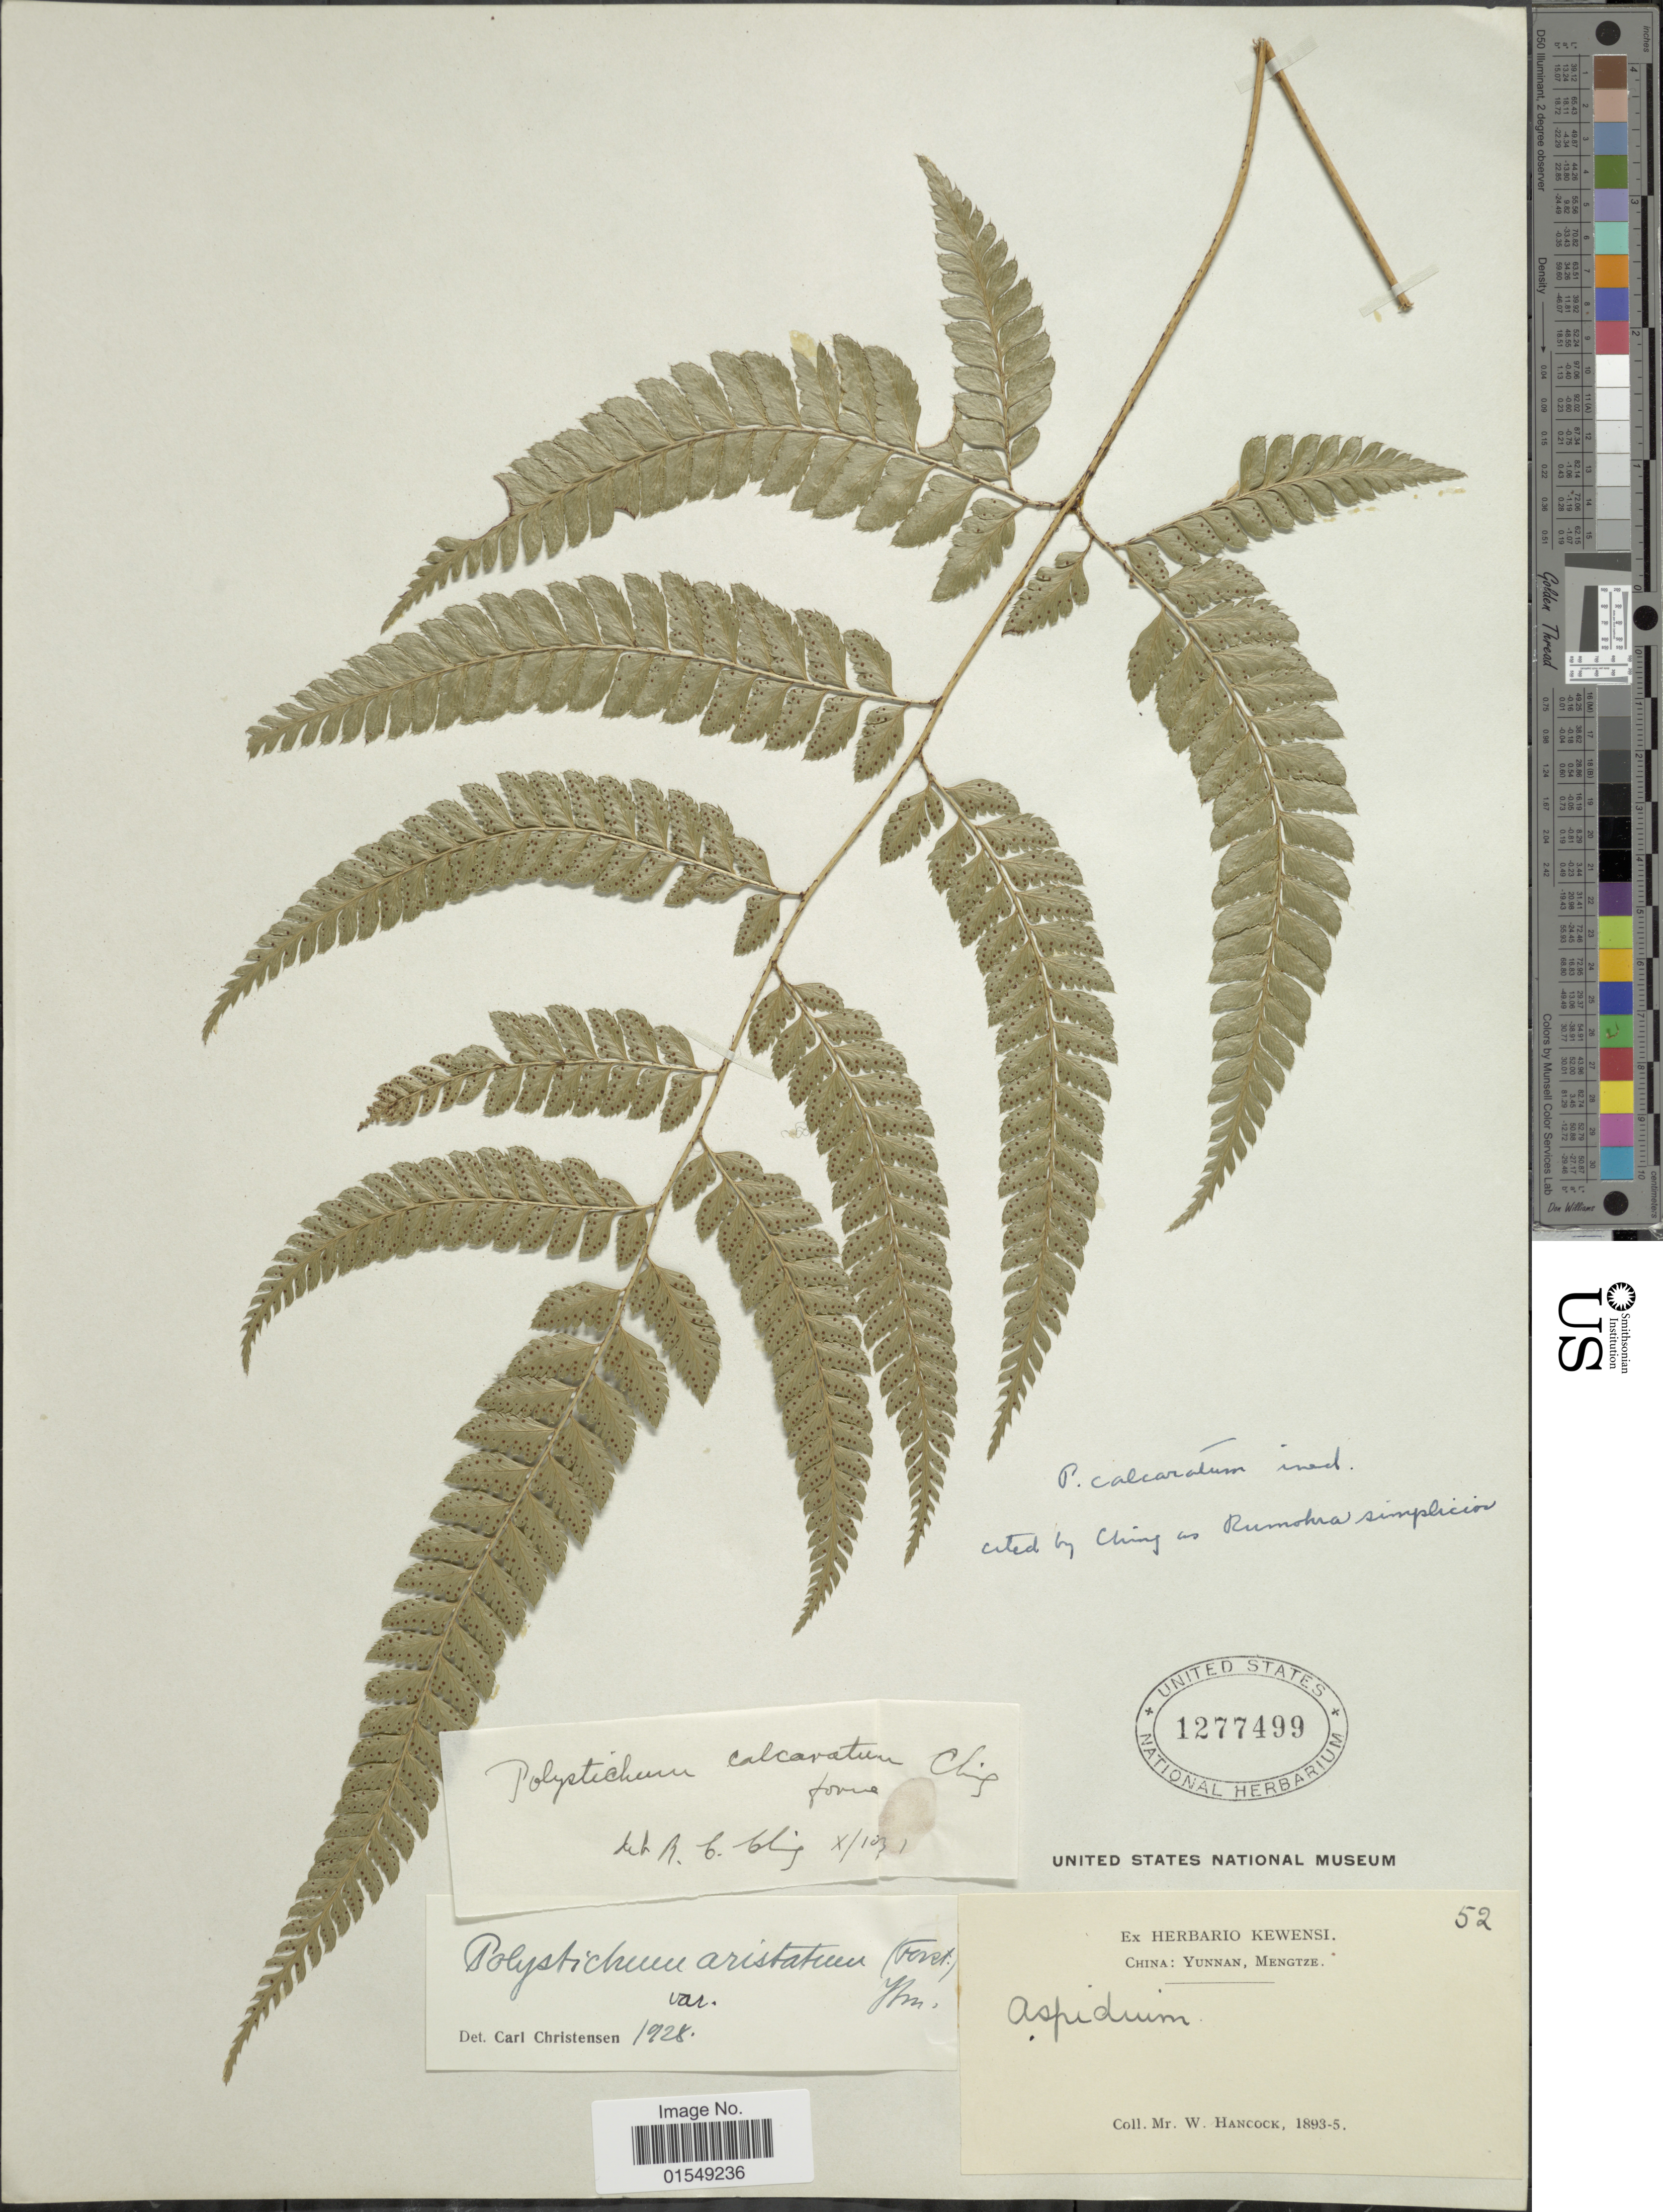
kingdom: Plantae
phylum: Tracheophyta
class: Polypodiopsida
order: Polypodiales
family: Dryopteridaceae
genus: Arachniodes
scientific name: Arachniodes simplicior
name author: (Makino) Ohwi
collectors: W. Hancock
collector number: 52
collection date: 1893/1895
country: China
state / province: Yunnan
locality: China: Yunnan, Mengtze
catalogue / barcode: US 1277499